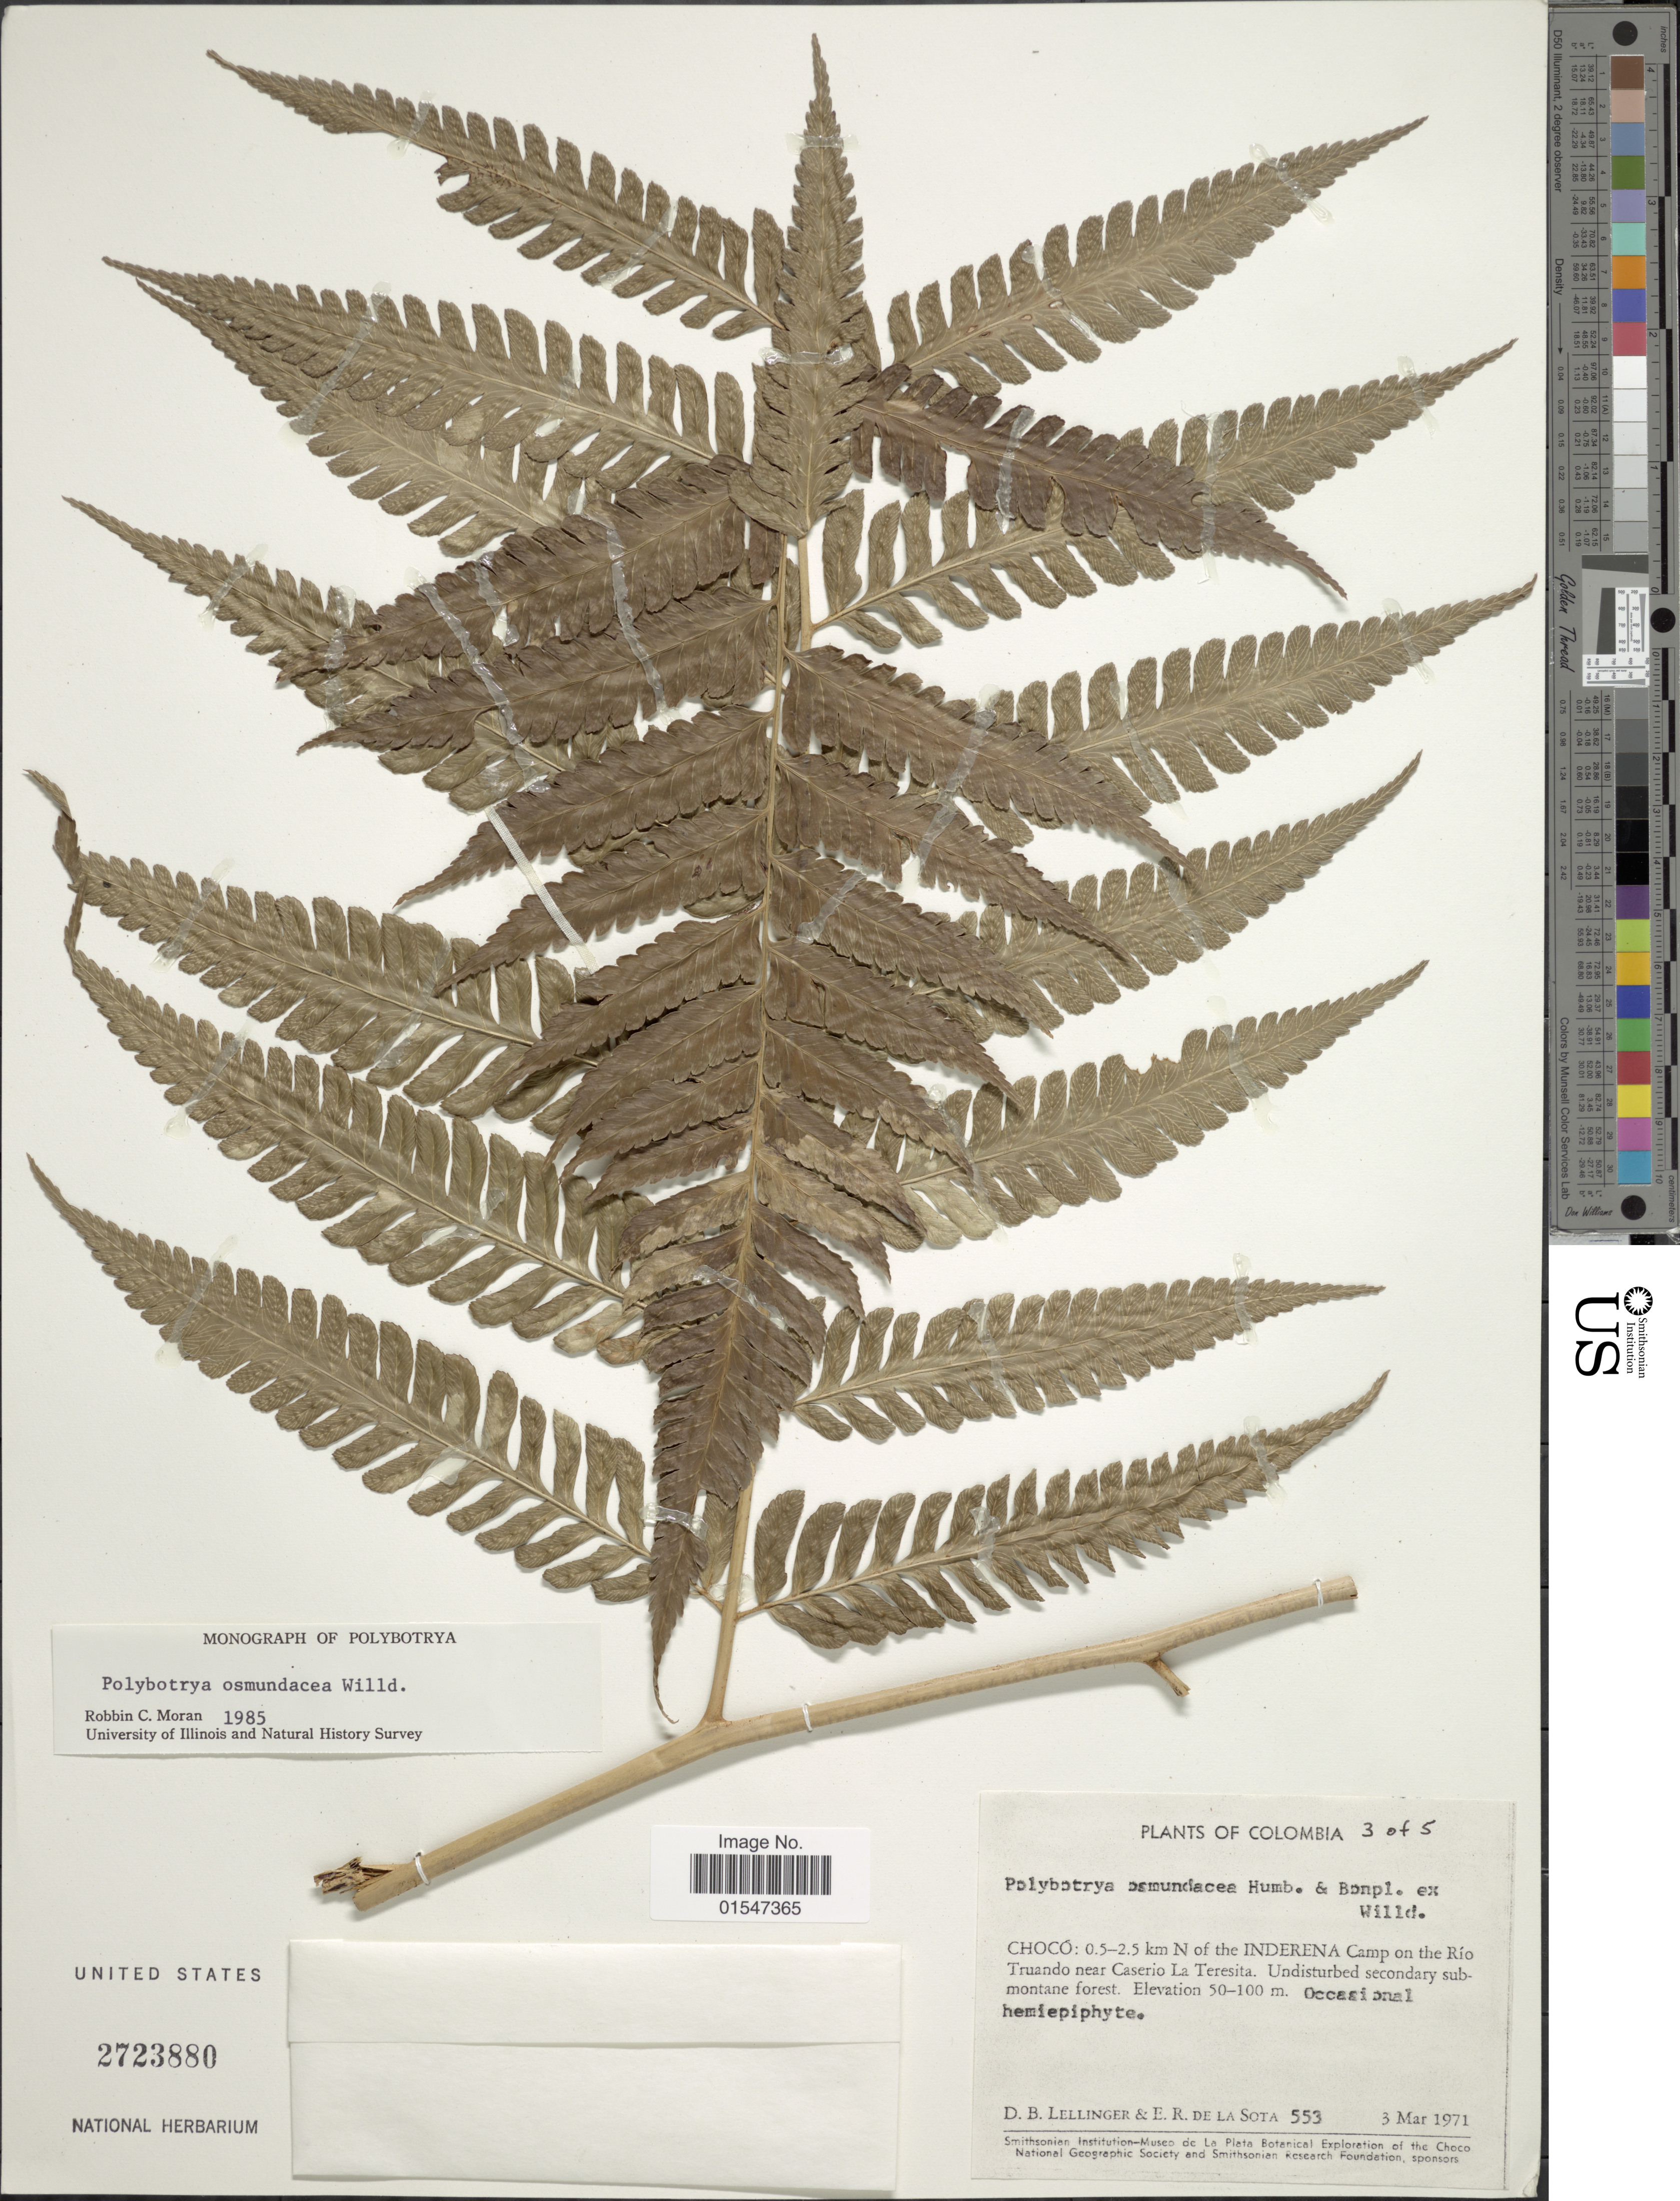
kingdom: Plantae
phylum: Tracheophyta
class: Polypodiopsida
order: Polypodiales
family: Dryopteridaceae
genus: Polybotrya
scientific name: Polybotrya osmundacea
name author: Humb. & Bonpl. ex Willd.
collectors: D. B. Lellinger & E. R. de la Sota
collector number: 553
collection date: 1971-03-03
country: Colombia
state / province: Chocó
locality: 0.5 - 2.5 km N of the Inderena Camp on the Río Truando near Caserio La Teresita, undisturbed secondary submontane forest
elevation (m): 50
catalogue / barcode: US 2723880